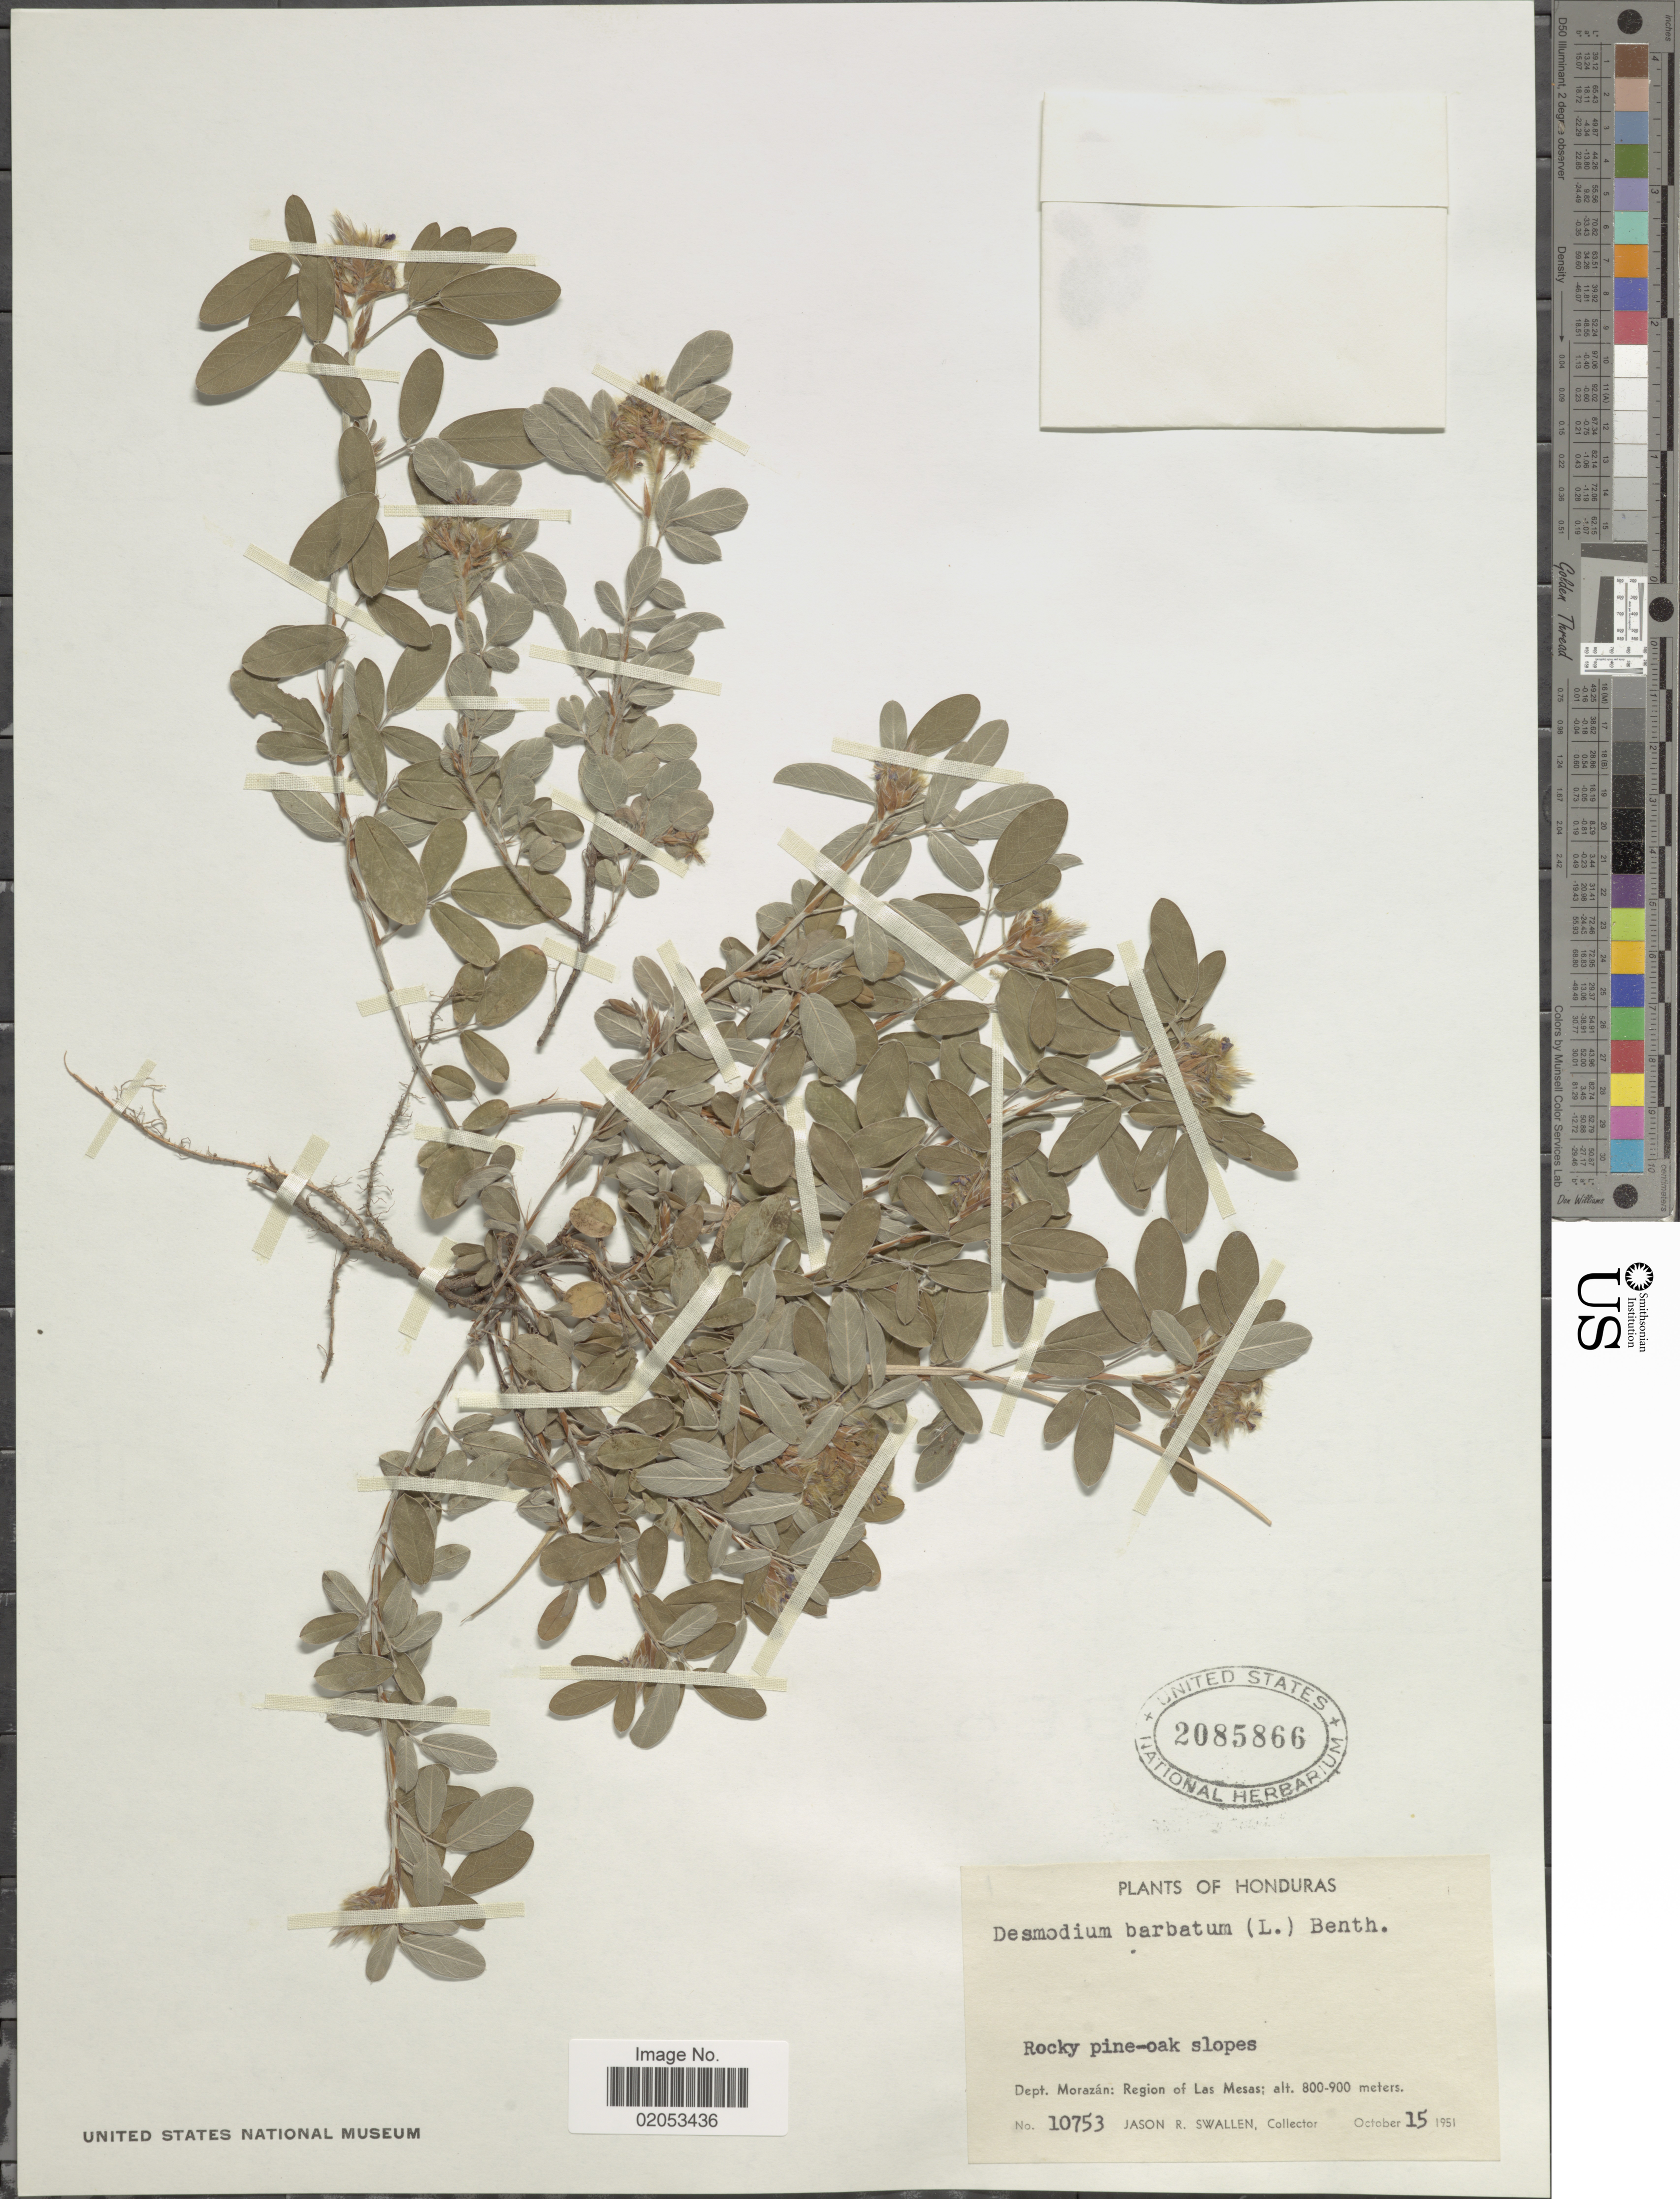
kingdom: Plantae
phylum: Tracheophyta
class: Magnoliopsida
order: Fabales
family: Fabaceae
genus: Grona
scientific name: Grona barbata var. barbata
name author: (L.) H. Ohashi & K. Ohashi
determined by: Strong, Mark T., (BOT), Smithsonian Institution - National Museum of Natural History (UNITED STATES)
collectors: J. R. Swallen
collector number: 10753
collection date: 1951-10-15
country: Honduras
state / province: Fco. Morazán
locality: Rocky pine-oak slopes, Dept. Morazán: Region of Las Mesas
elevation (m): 800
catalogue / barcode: US 2085866